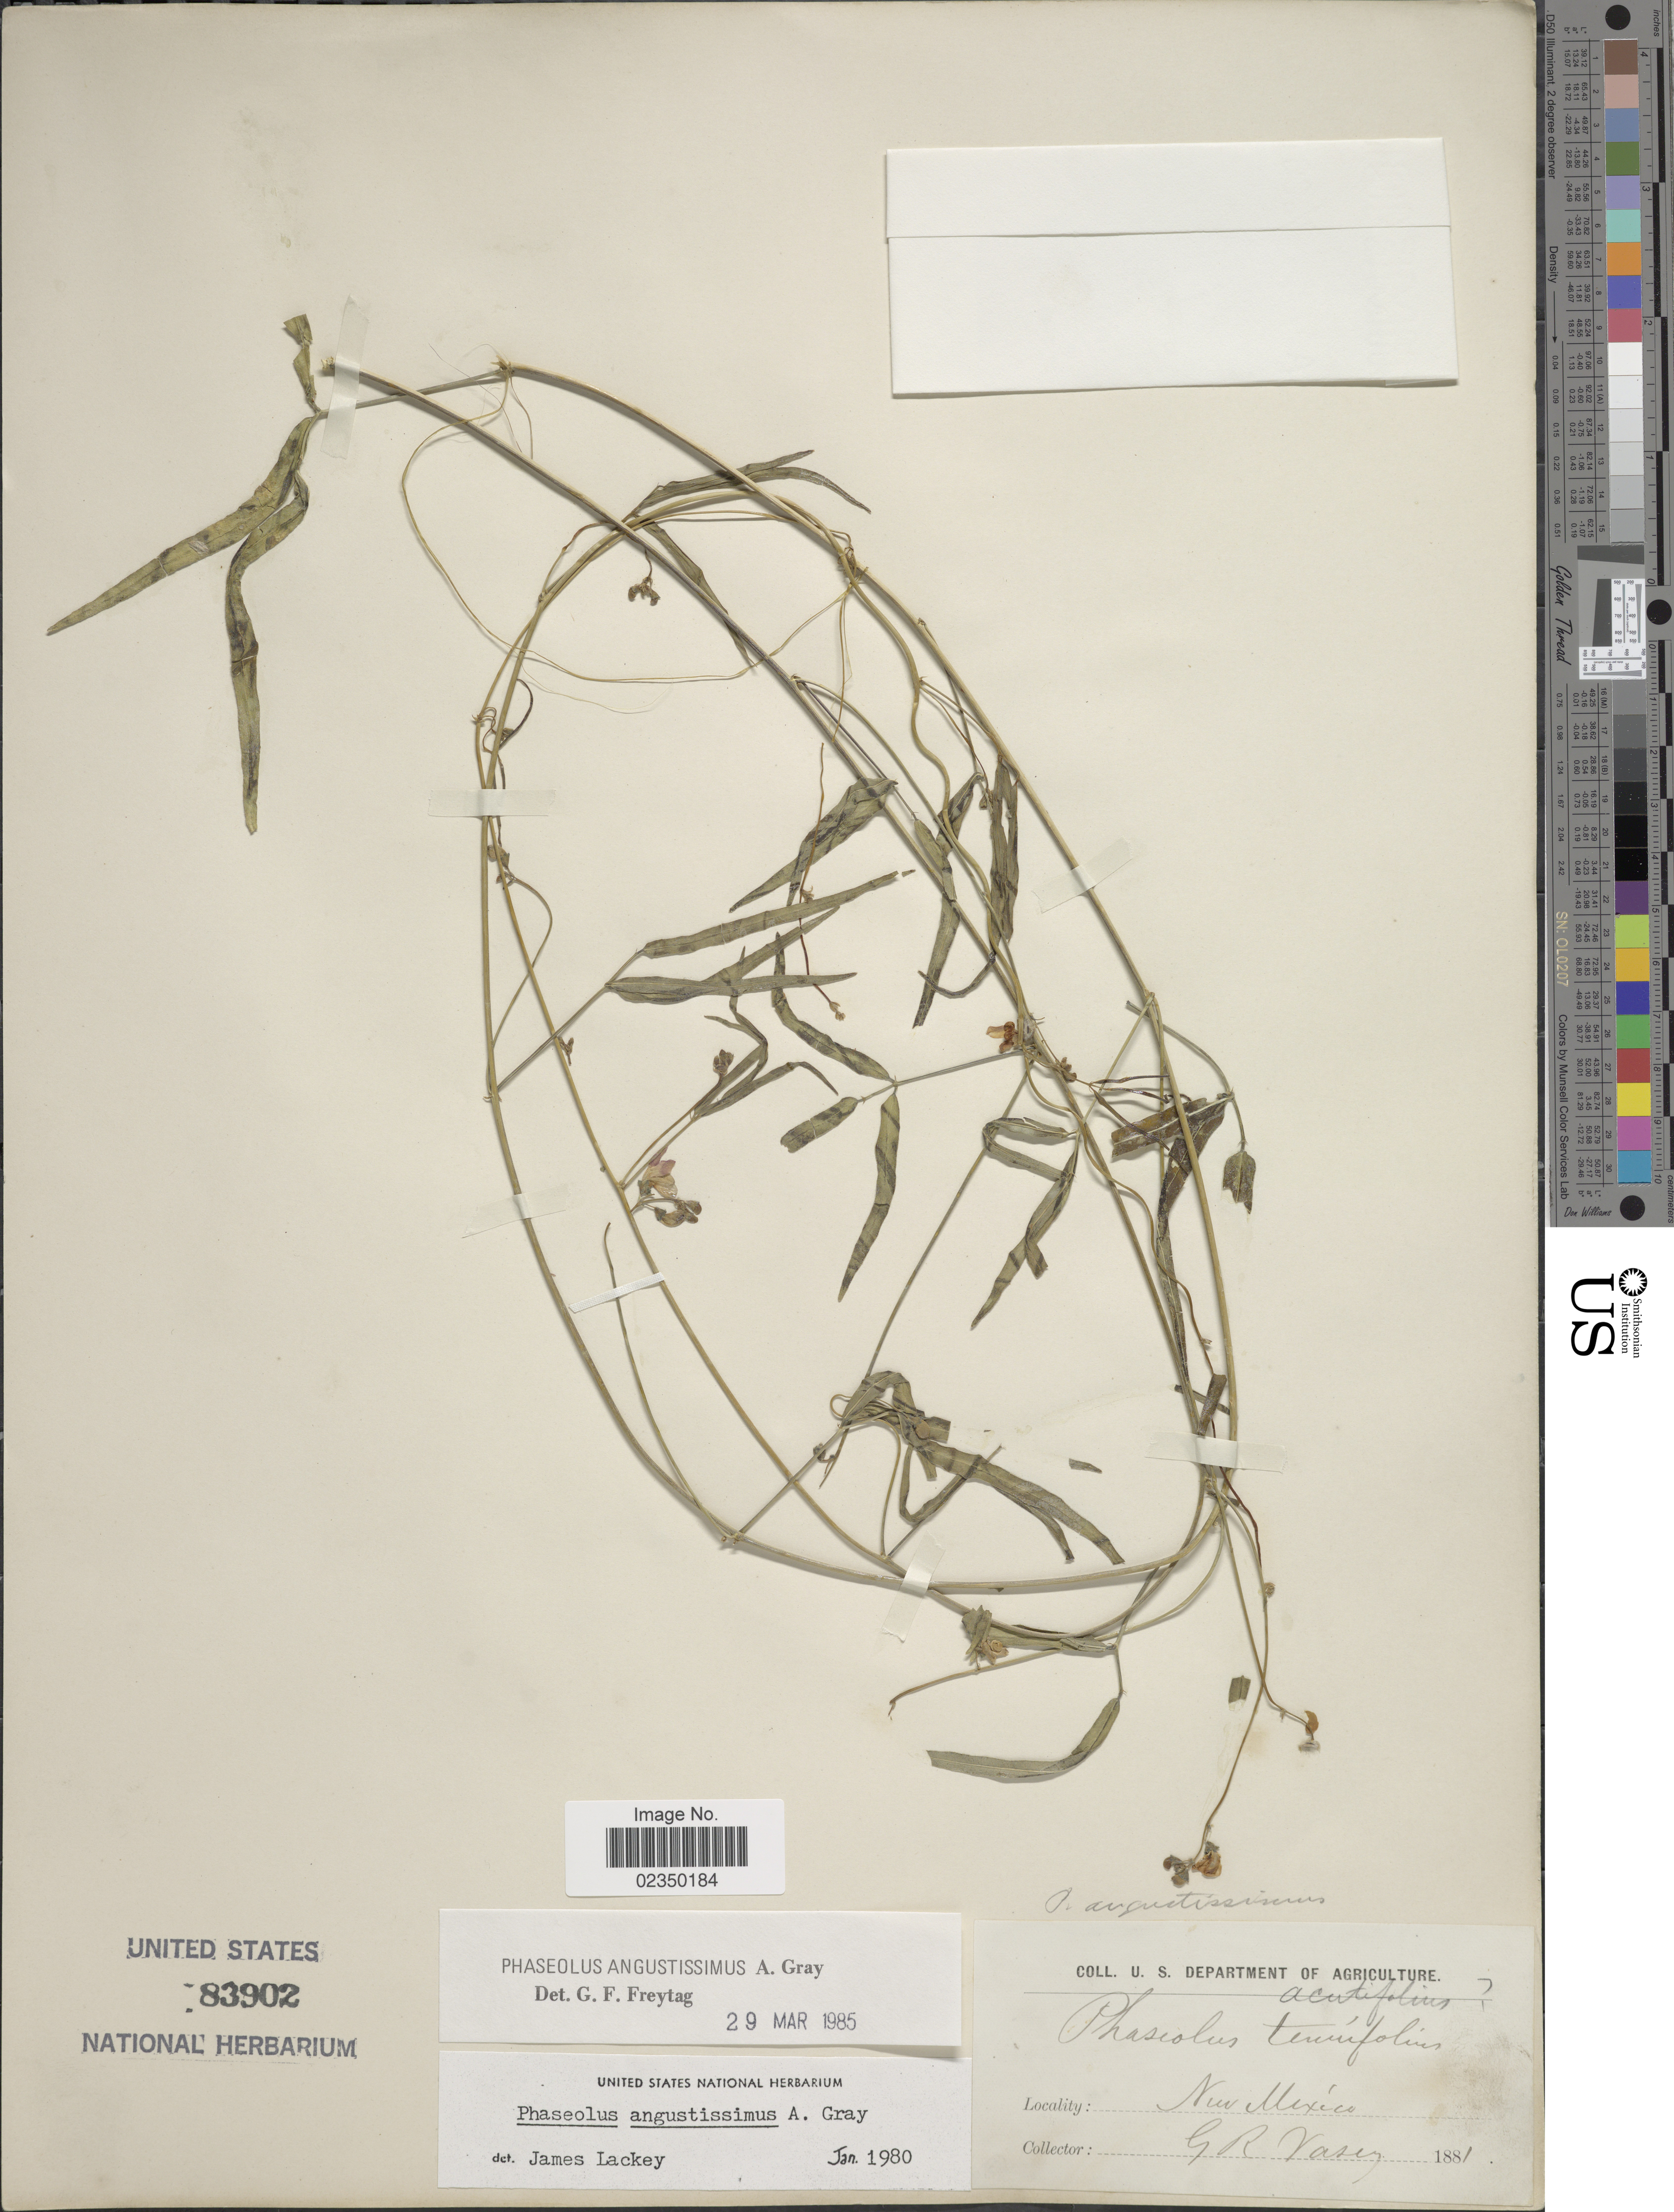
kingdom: Plantae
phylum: Tracheophyta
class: Magnoliopsida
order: Fabales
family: Fabaceae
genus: Phaseolus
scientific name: Phaseolus angustissimus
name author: A. Gray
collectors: G. R. Vasey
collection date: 1881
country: United States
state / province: New Mexico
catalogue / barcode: US 83902